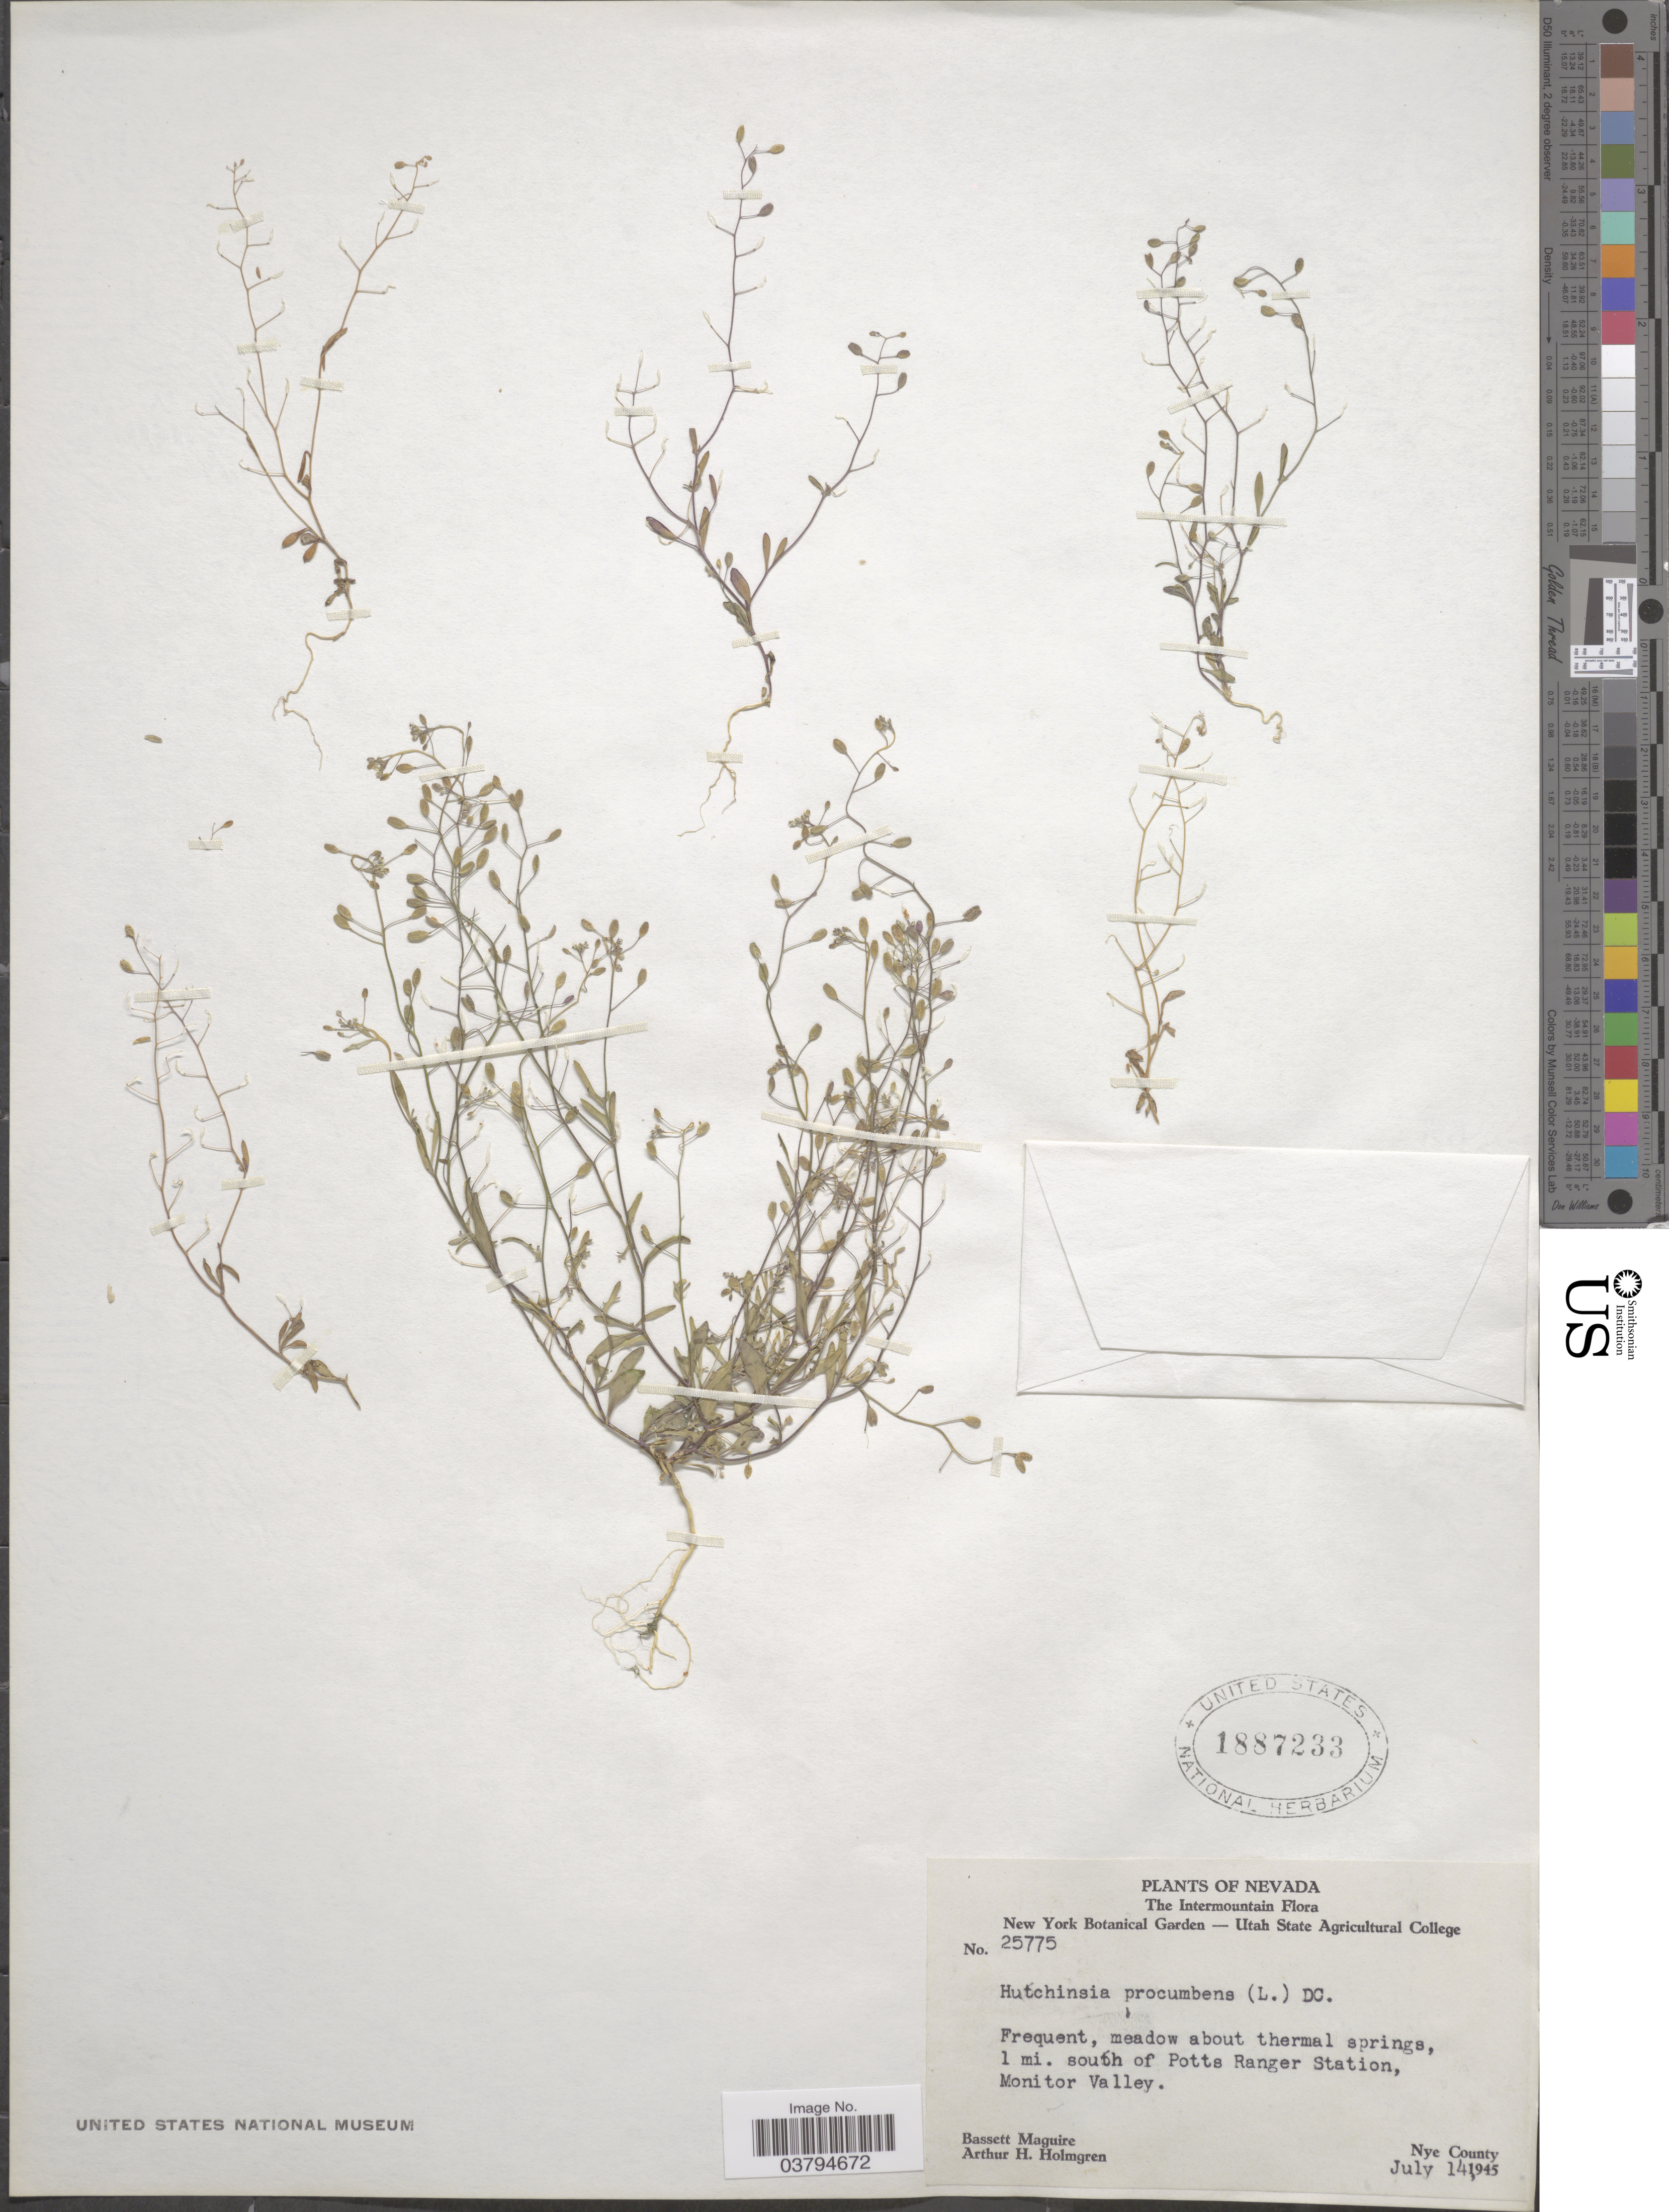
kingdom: Plantae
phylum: Tracheophyta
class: Magnoliopsida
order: Brassicales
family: Brassicaceae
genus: Hornungia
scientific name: Hornungia procumbens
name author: (L.) Hayek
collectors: B. Maguire & A. H. Holmgren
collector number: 25775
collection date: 1945-07-14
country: United States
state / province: Nevada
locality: The Intermountain. 1 mi. south of Potts Ranger Station, Monitor Valley. Nye County.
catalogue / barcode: US 1887233